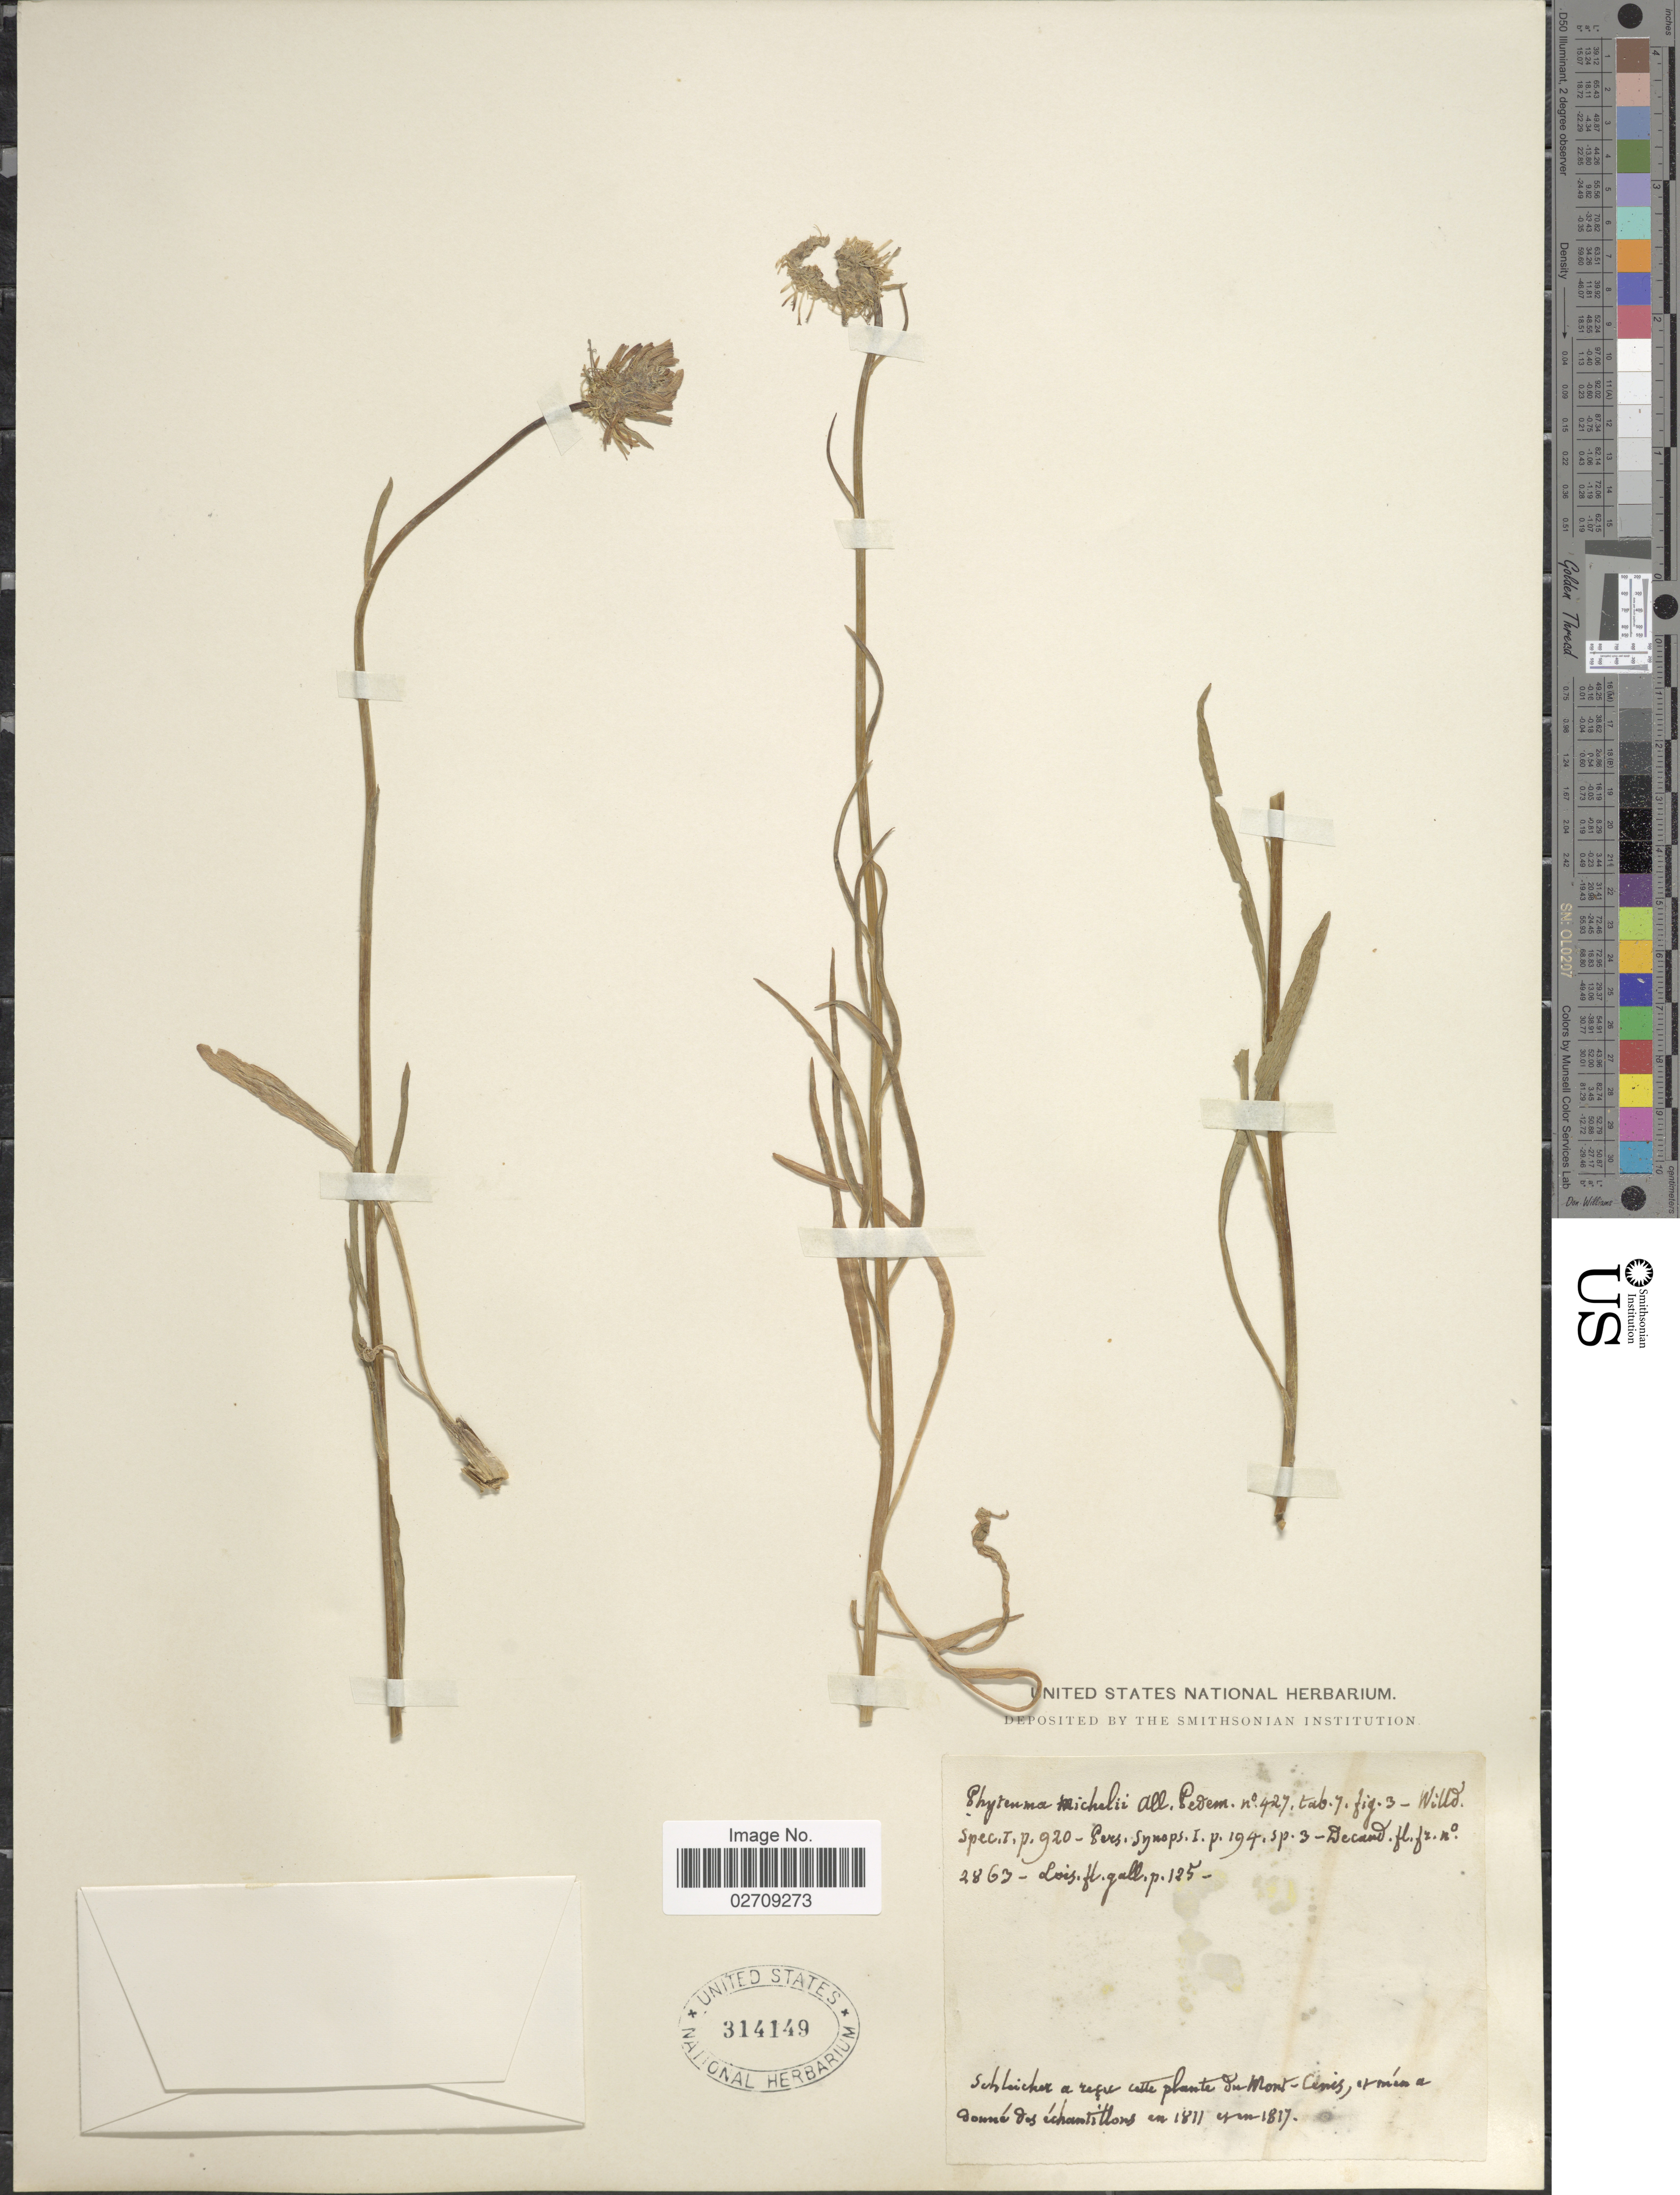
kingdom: Plantae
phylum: Tracheophyta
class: Magnoliopsida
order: Asterales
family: Campanulaceae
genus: Phyteuma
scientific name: Phyteuma michelii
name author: All.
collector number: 1811?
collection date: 1817-01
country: France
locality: Schlichen a refu catte plantae du Mont-Cenis, et mas a donne dos echantillons [interpreted]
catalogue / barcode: US 314149